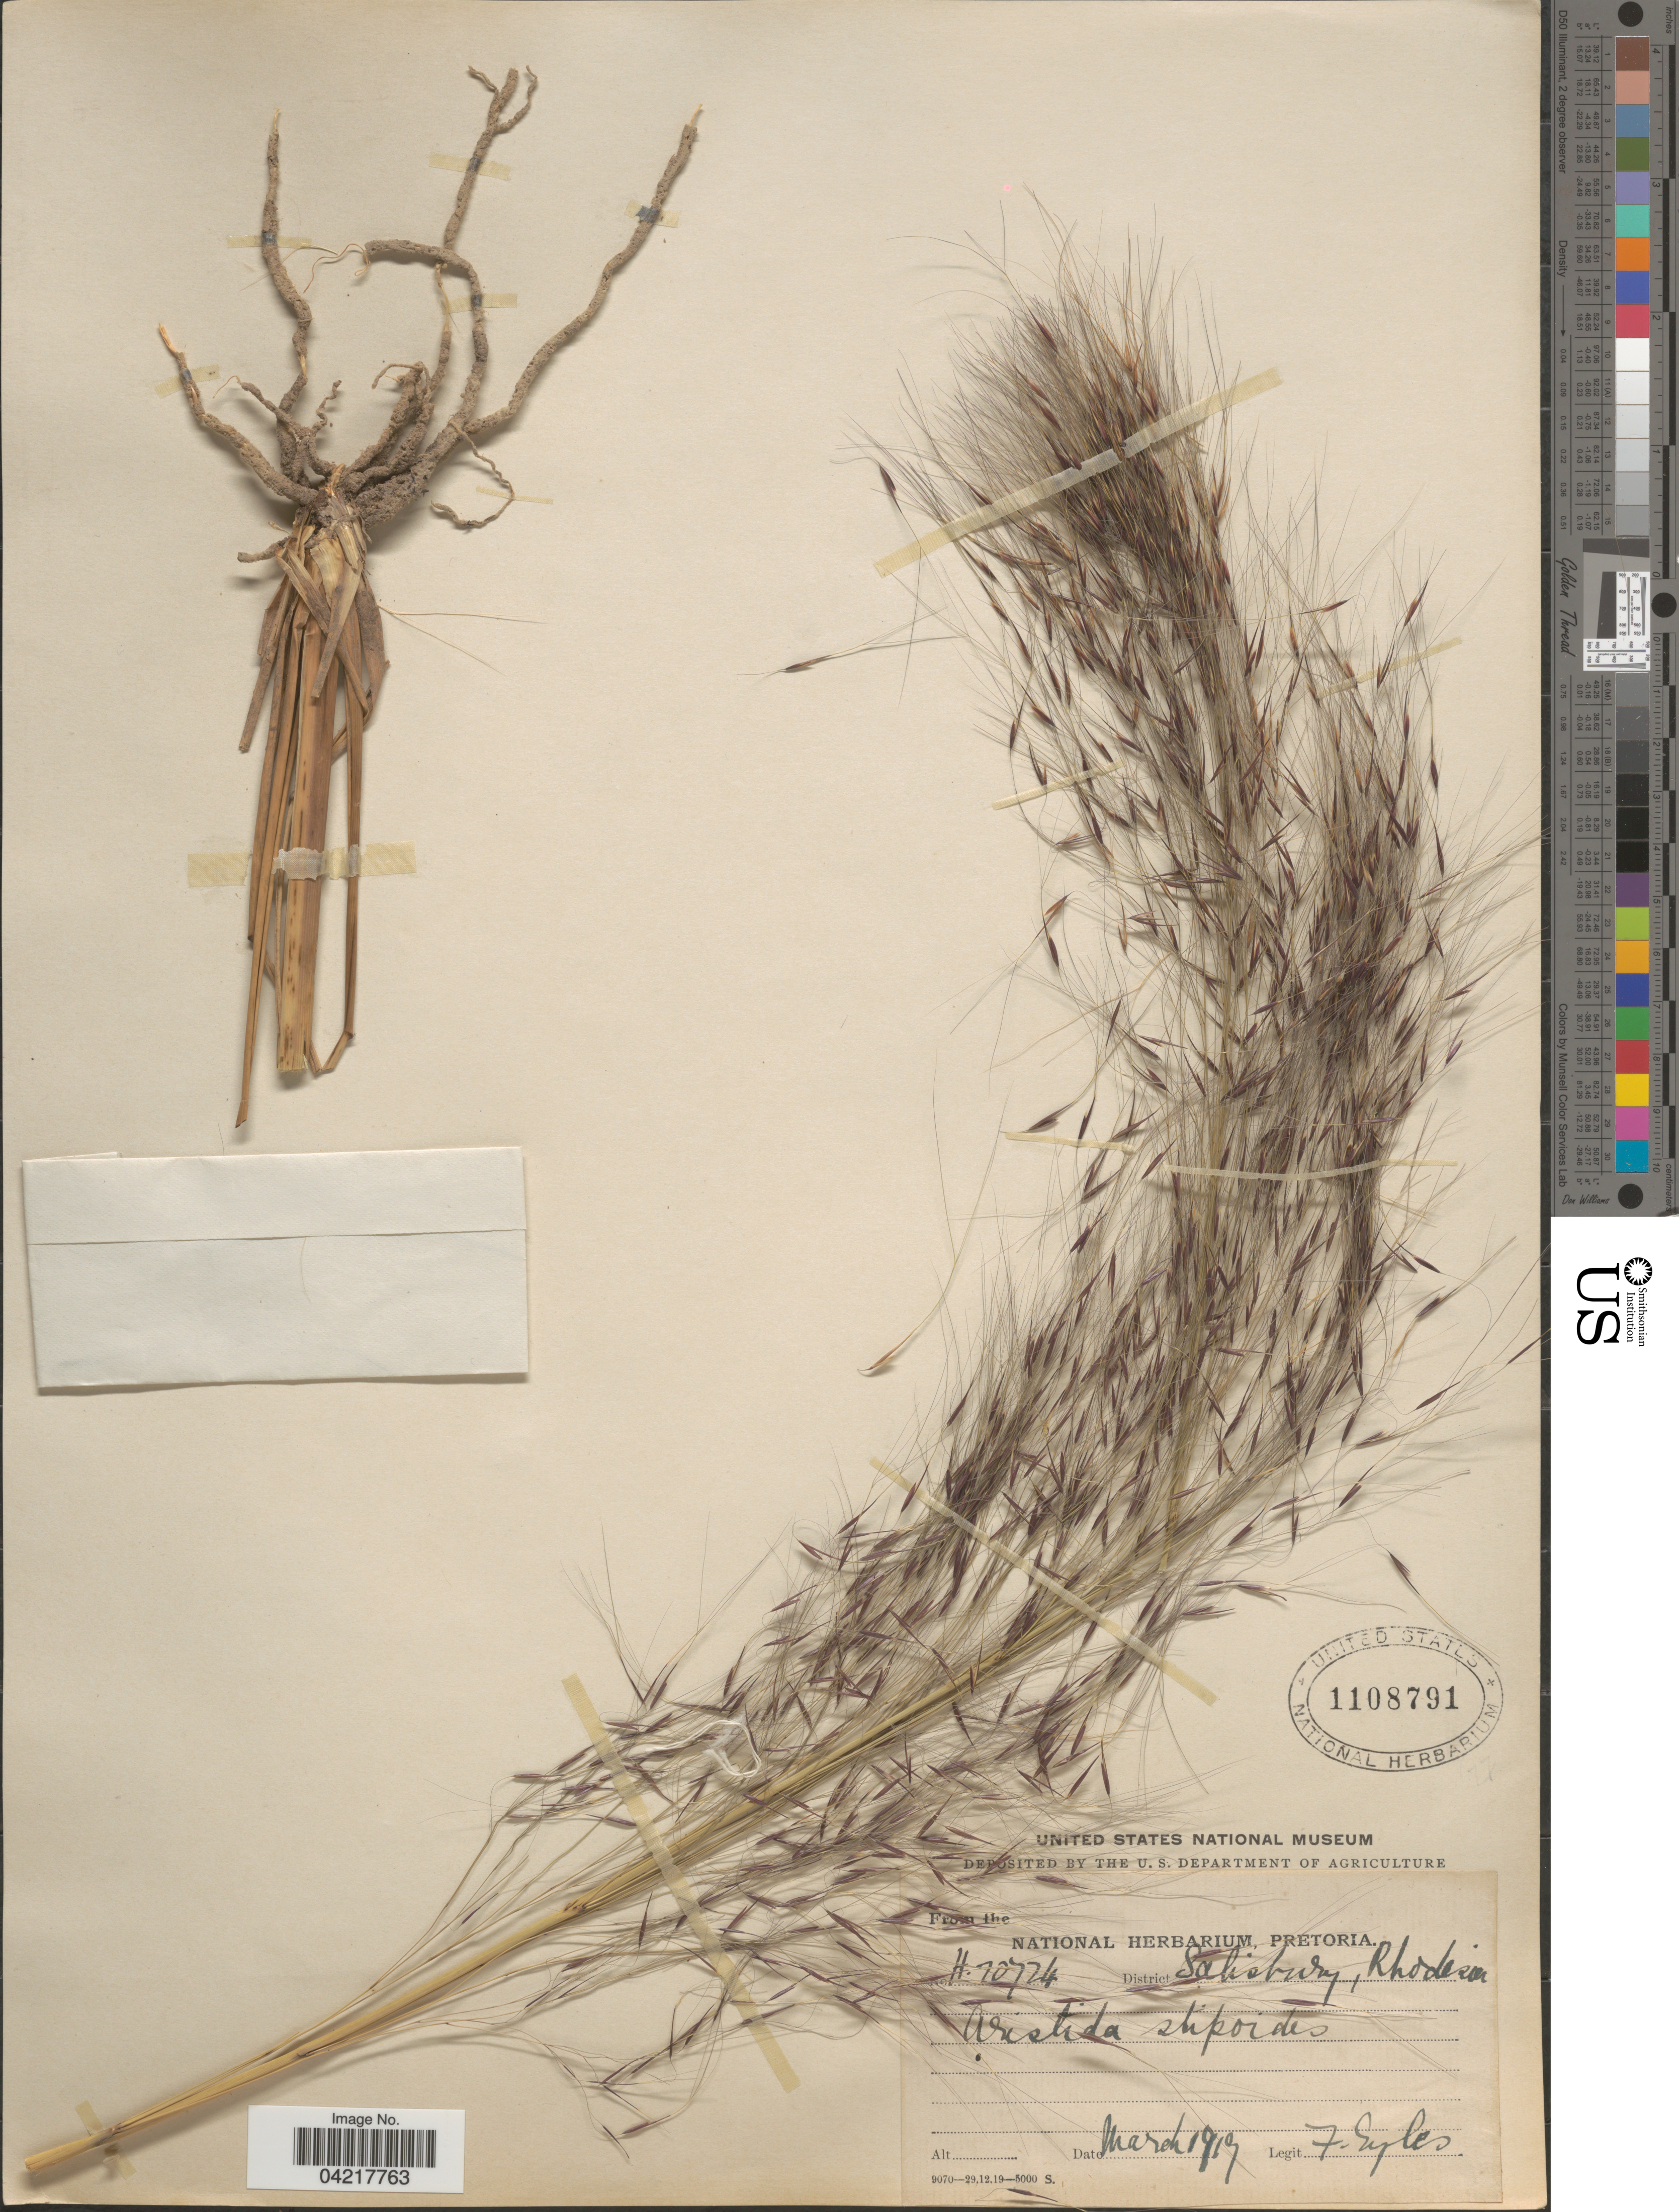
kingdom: Plantae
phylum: Tracheophyta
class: Liliopsida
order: Poales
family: Poaceae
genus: Aristida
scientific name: Aristida stipoides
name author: R. Br.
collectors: F. Eyles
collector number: H70724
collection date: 1919-03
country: Zimbabwe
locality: Salisbury, Rhodesia.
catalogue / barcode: US 1108791